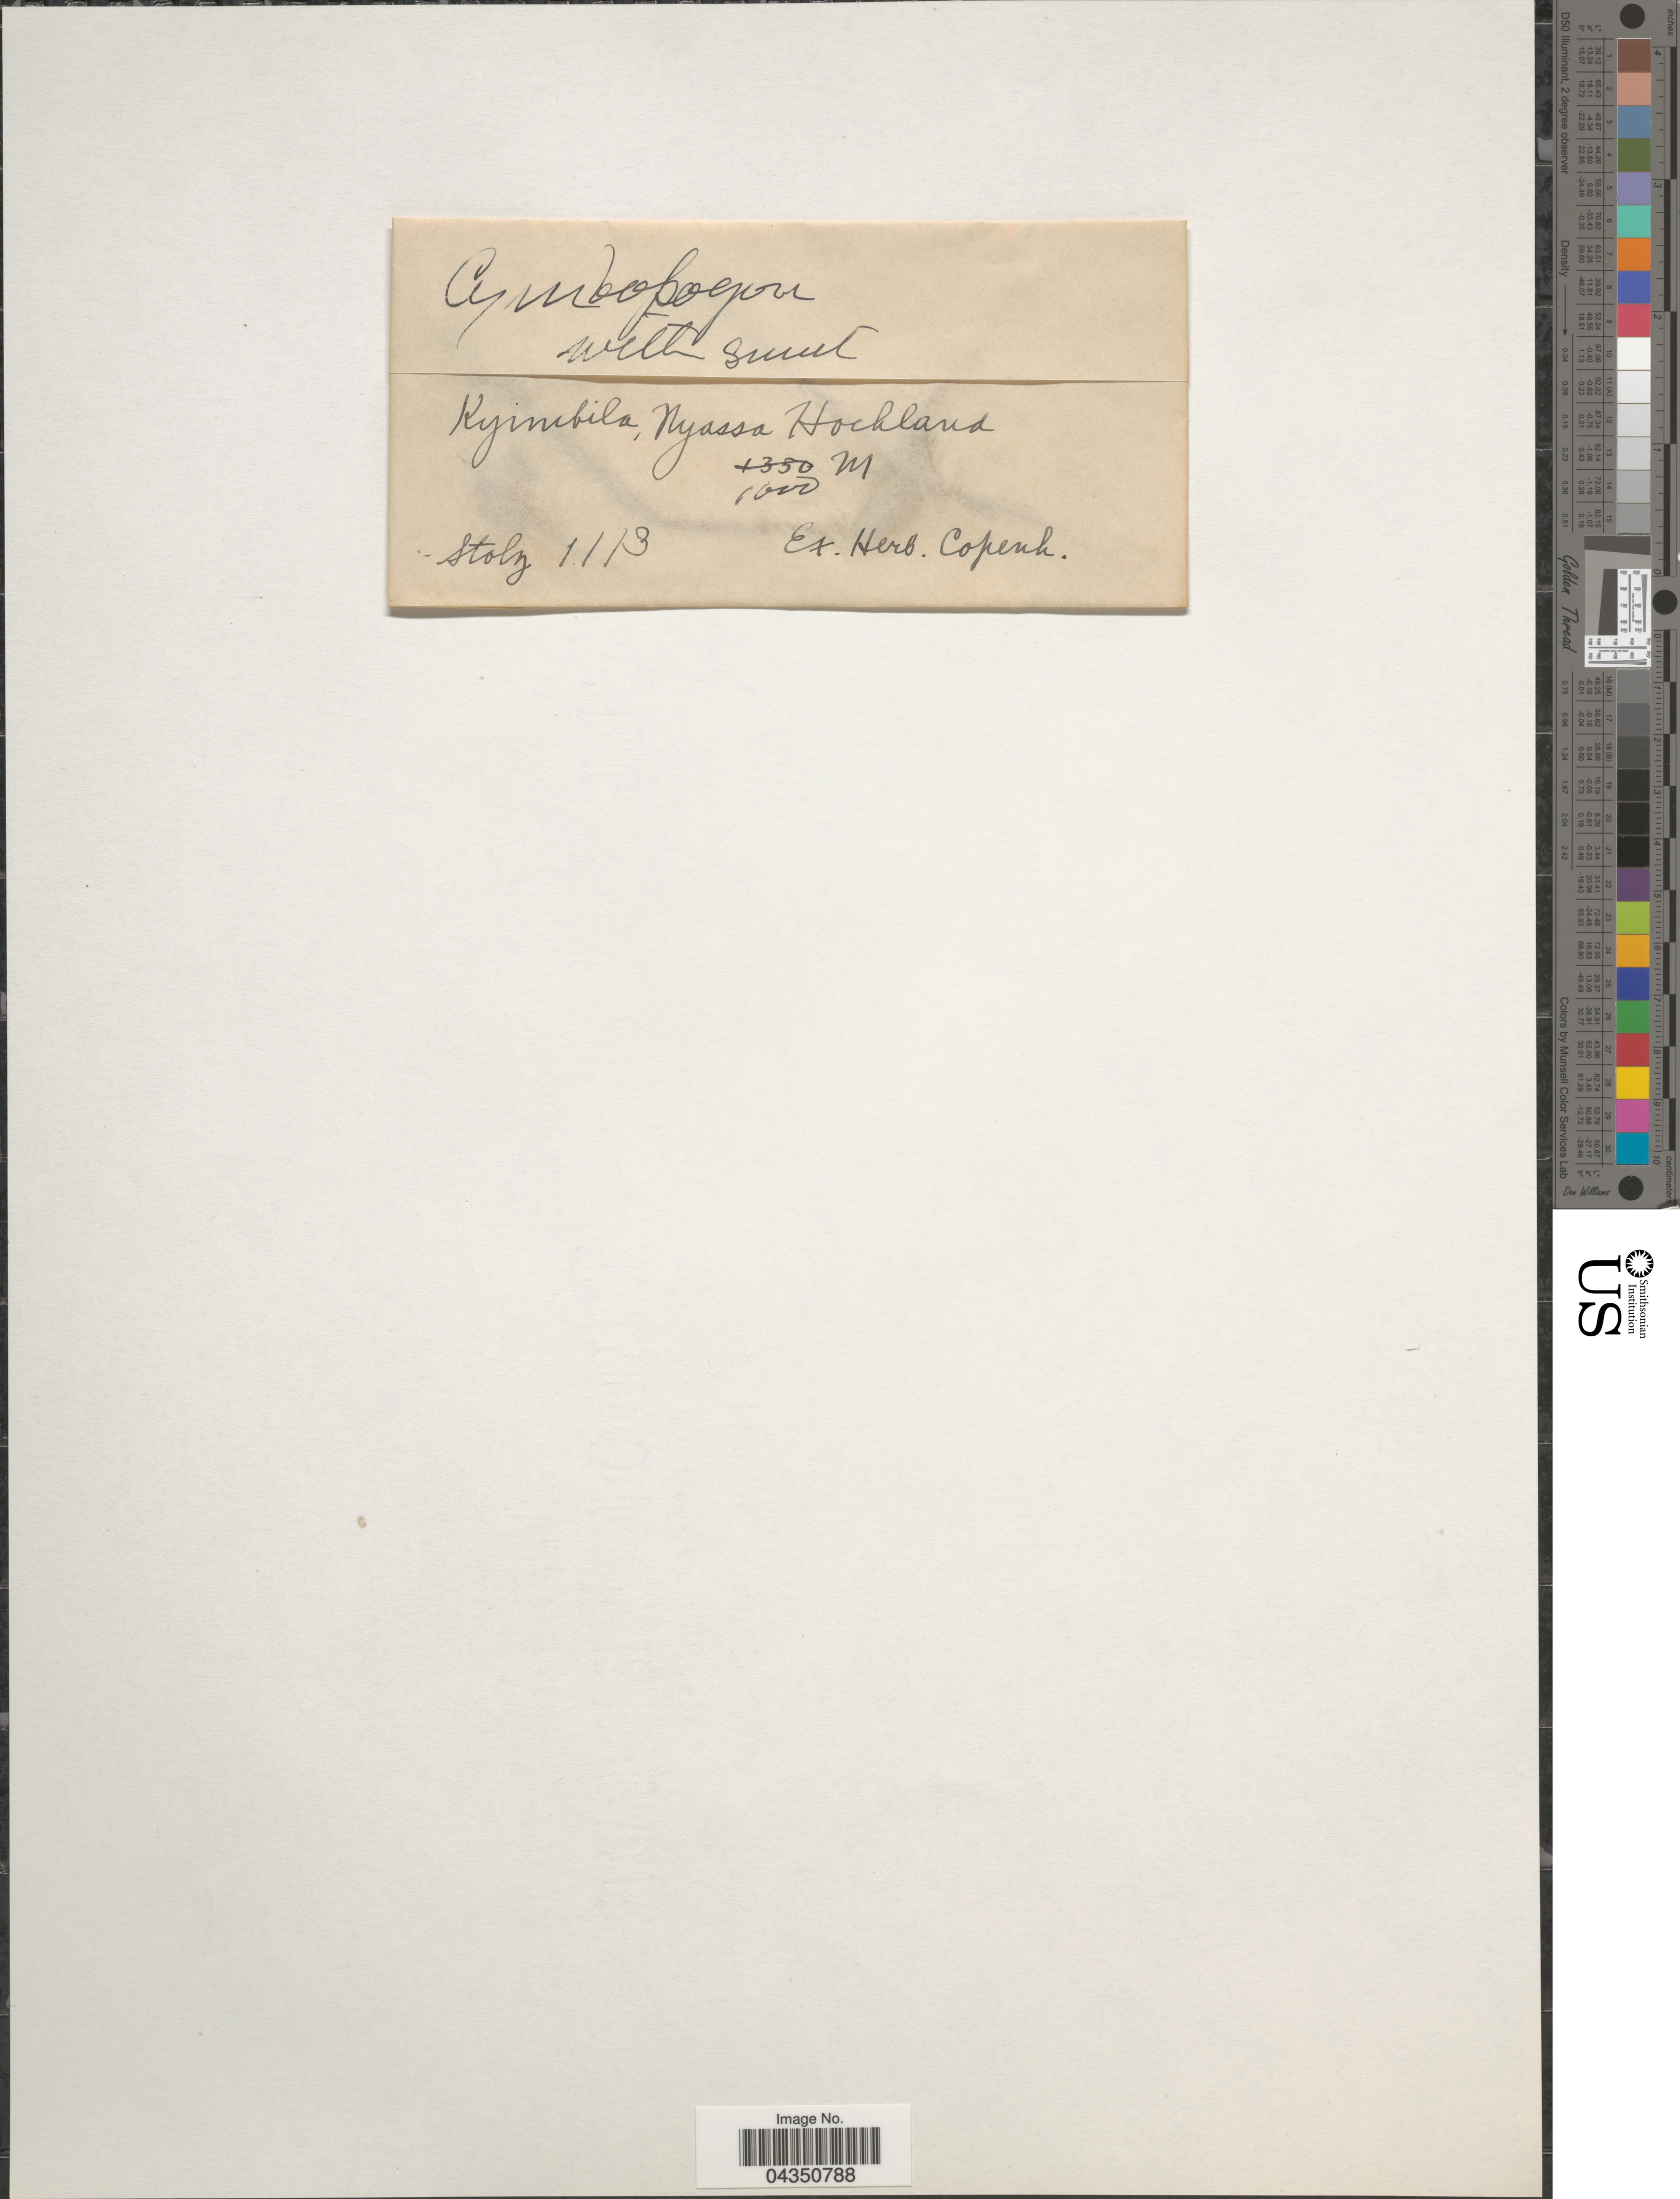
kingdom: Plantae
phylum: Tracheophyta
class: Liliopsida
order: Poales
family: Poaceae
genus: Cymbopogon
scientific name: Cymbopogon sp.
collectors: Stolz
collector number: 1113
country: Tanzania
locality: Kyimbila, Nyassa Hochland.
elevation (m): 1000